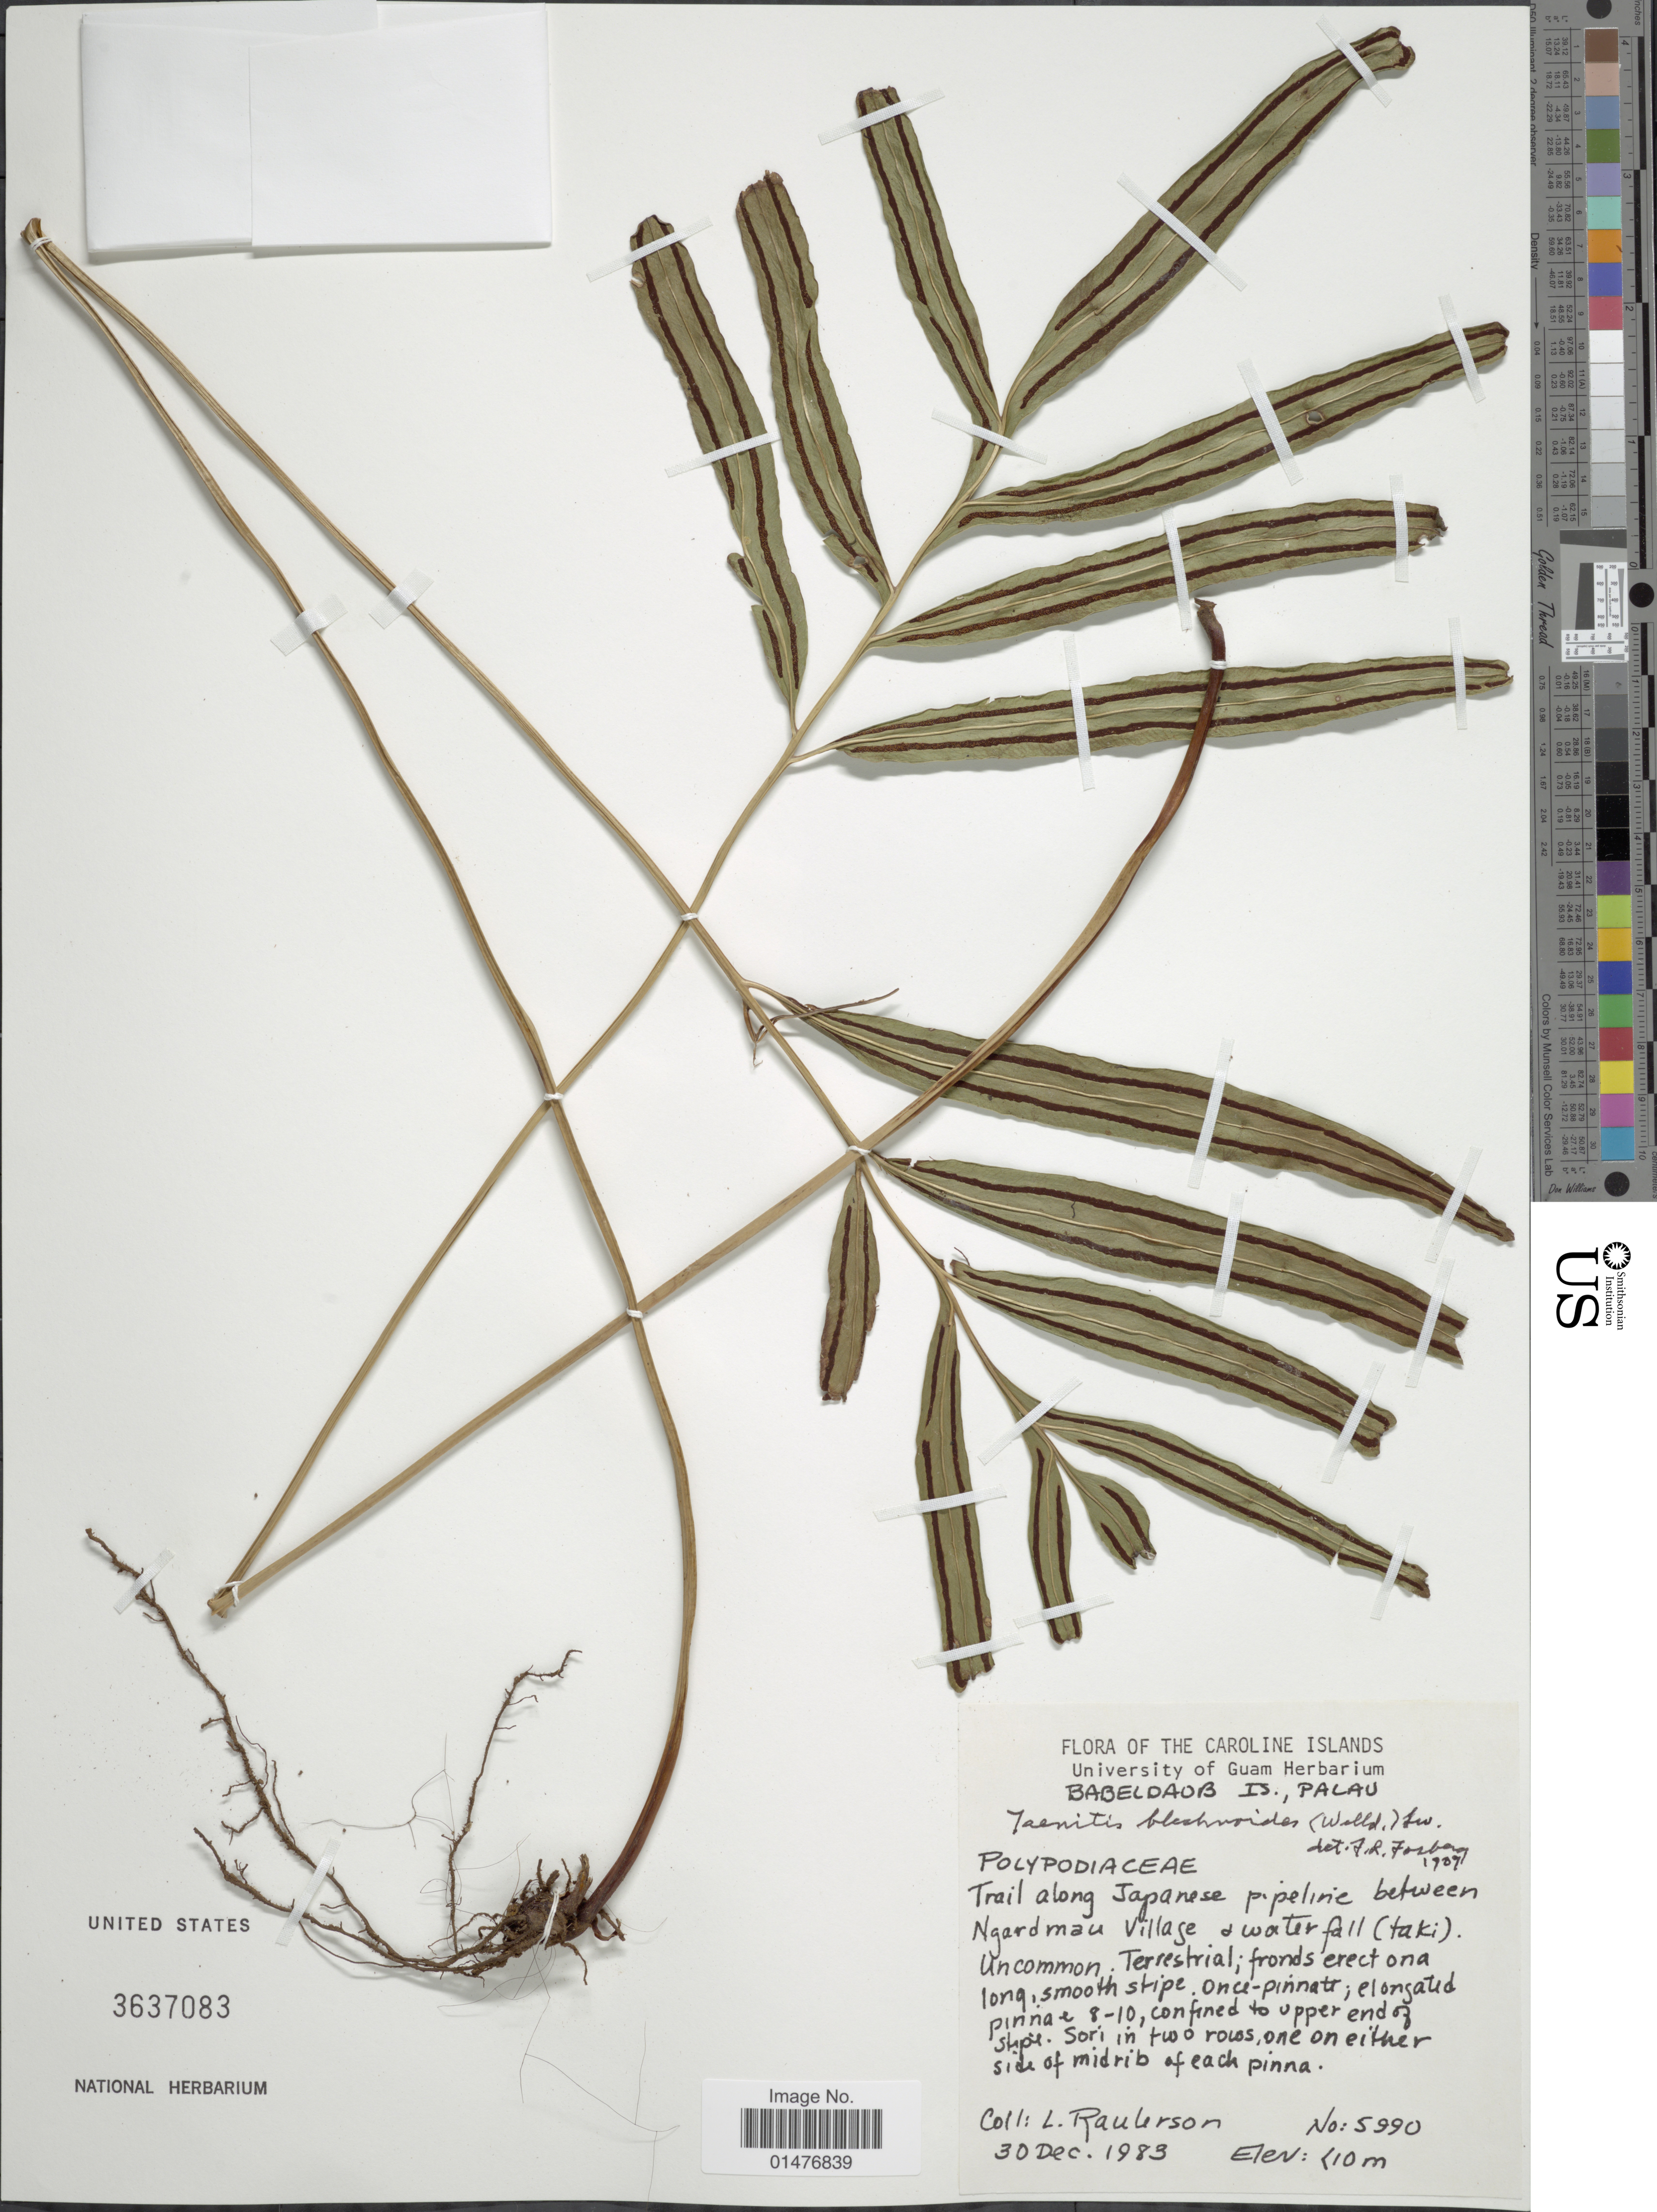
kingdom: Plantae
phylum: Tracheophyta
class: Polypodiopsida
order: Polypodiales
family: Pteridaceae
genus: Taenitis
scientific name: Taenitis blechnoides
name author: (Willd.) Sw.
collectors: L. Raulerson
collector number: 5990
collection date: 1983-12-30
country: Palau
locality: Trail along japanese pipeline between Ngard mau Village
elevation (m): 10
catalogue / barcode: US 3637083